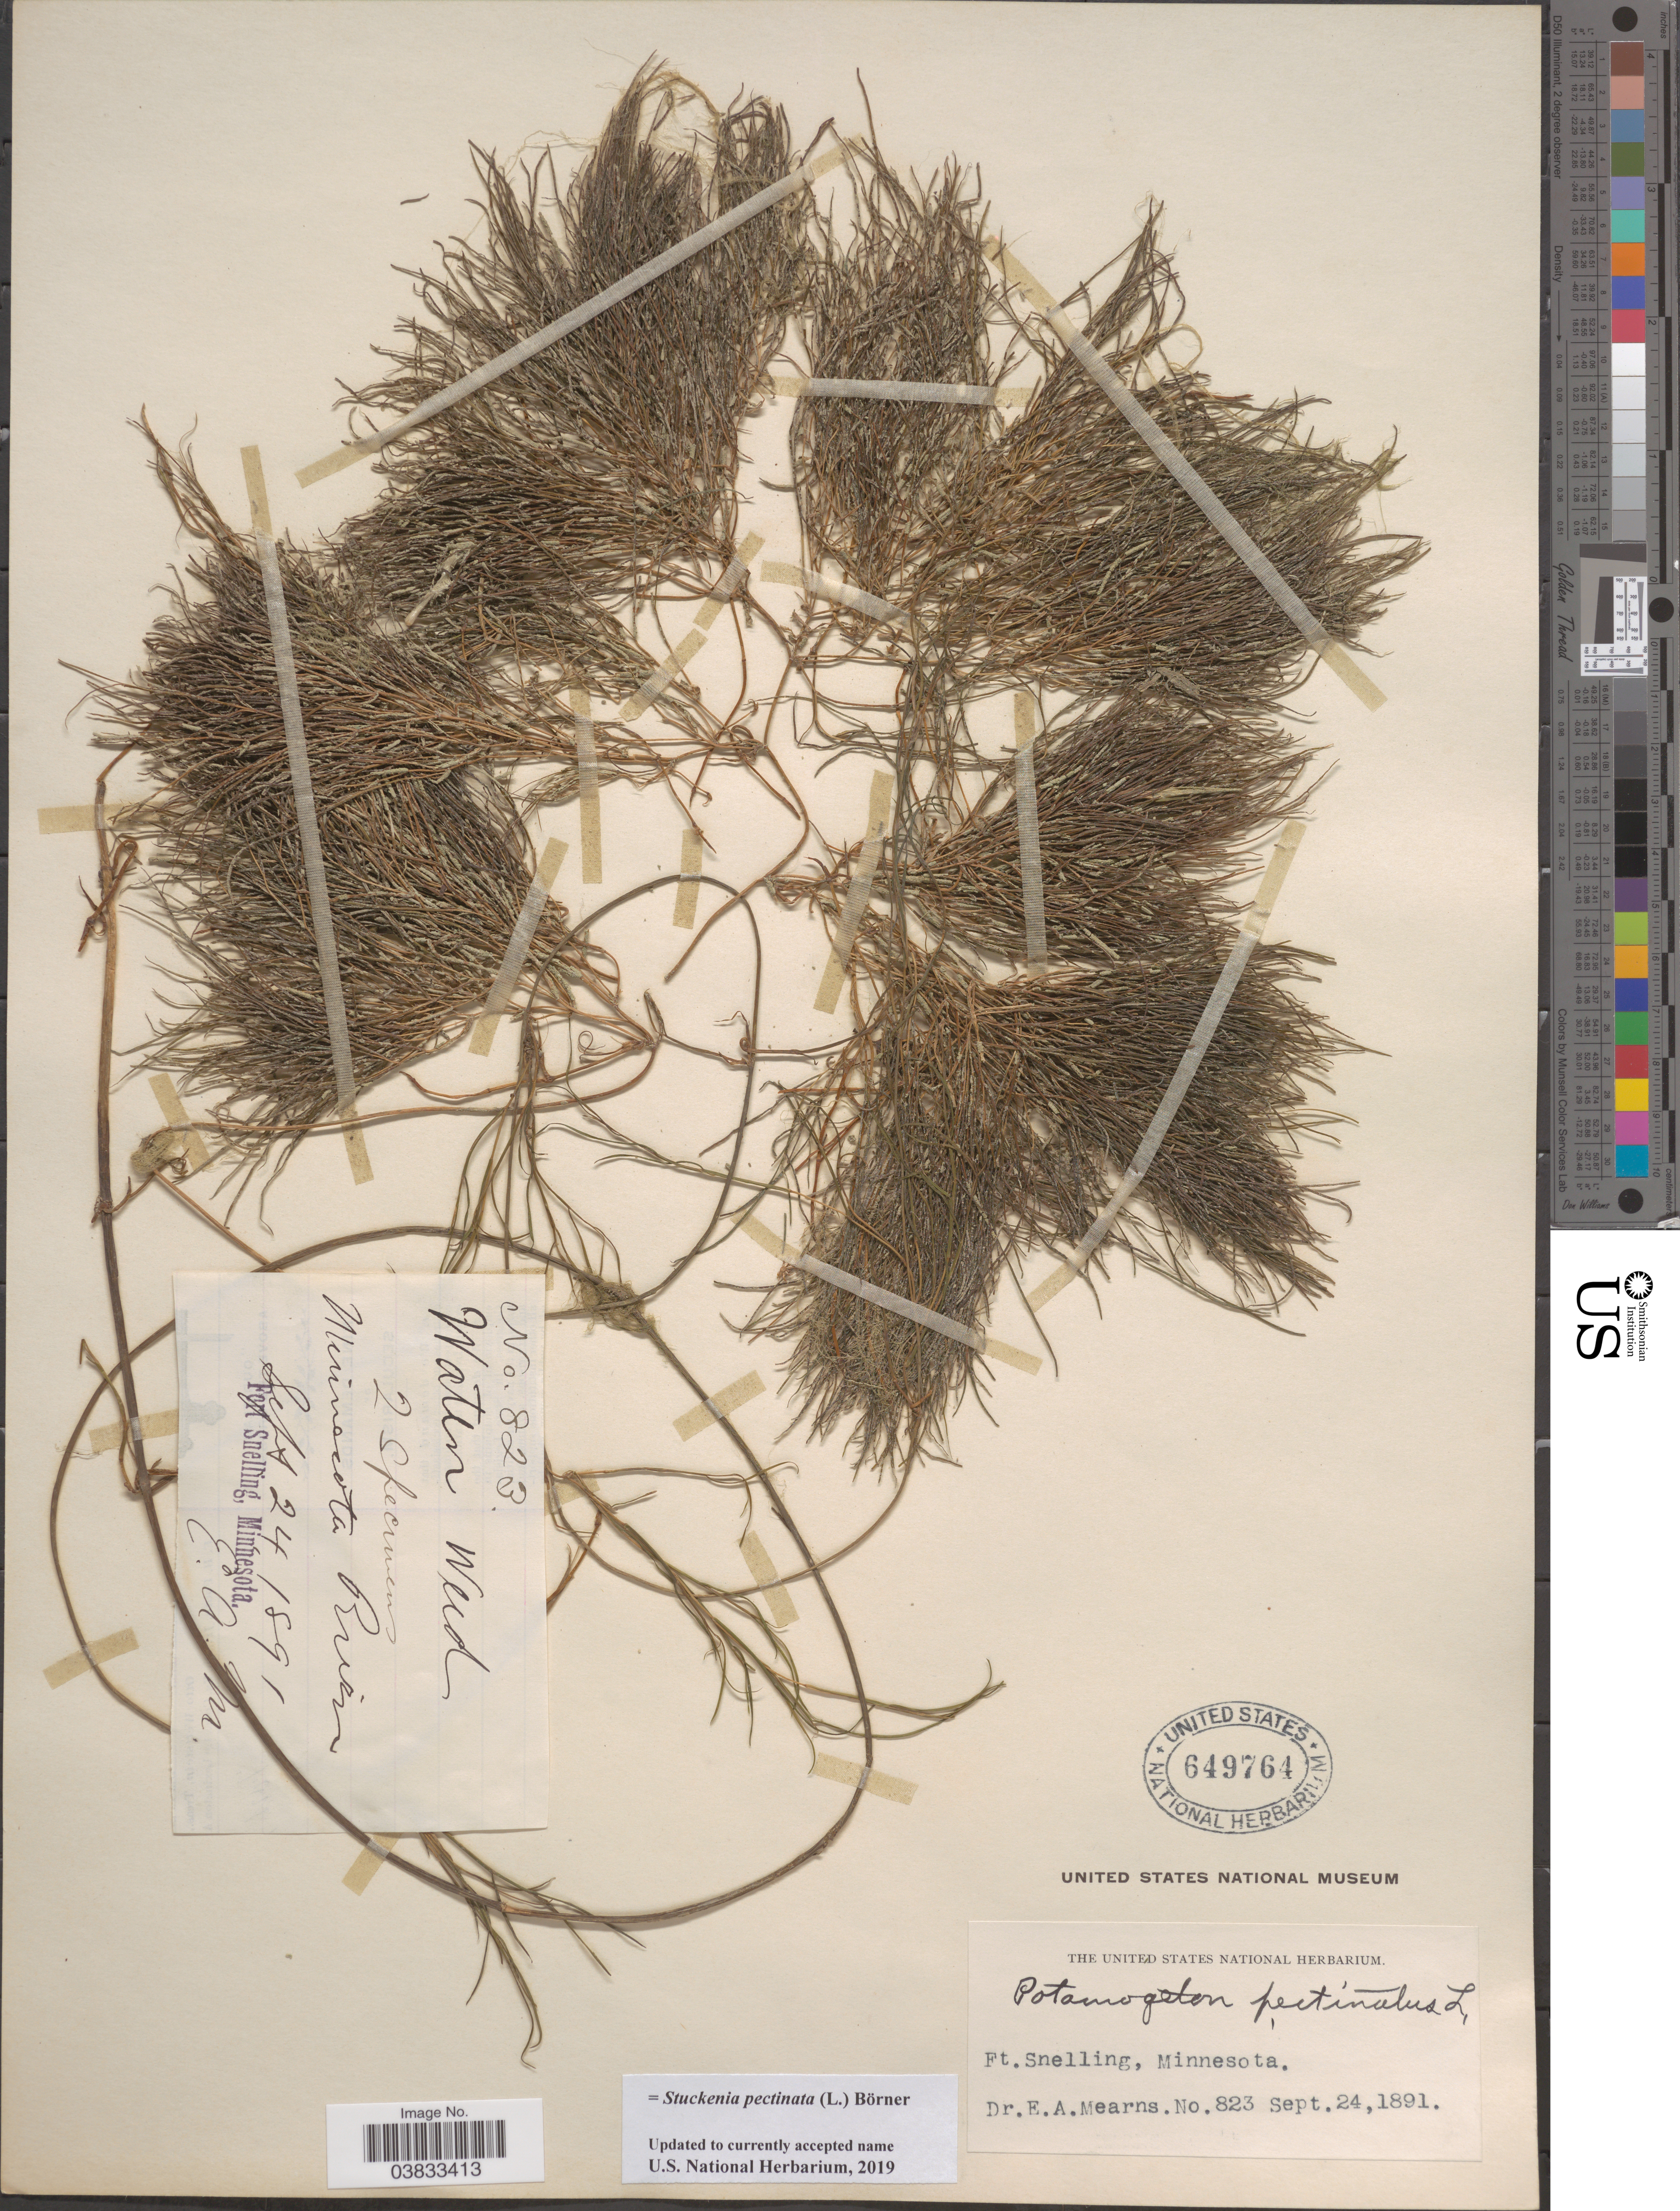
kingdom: Plantae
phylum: Tracheophyta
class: Liliopsida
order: Alismatales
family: Potamogetonaceae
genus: Stuckenia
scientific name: Stuckenia pectinata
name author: (L.) Börner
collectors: E. A. Mearns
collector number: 823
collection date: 1891-09-24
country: United States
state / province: Minnesota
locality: Ft. Snelling. Minnesota River.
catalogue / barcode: US 649764